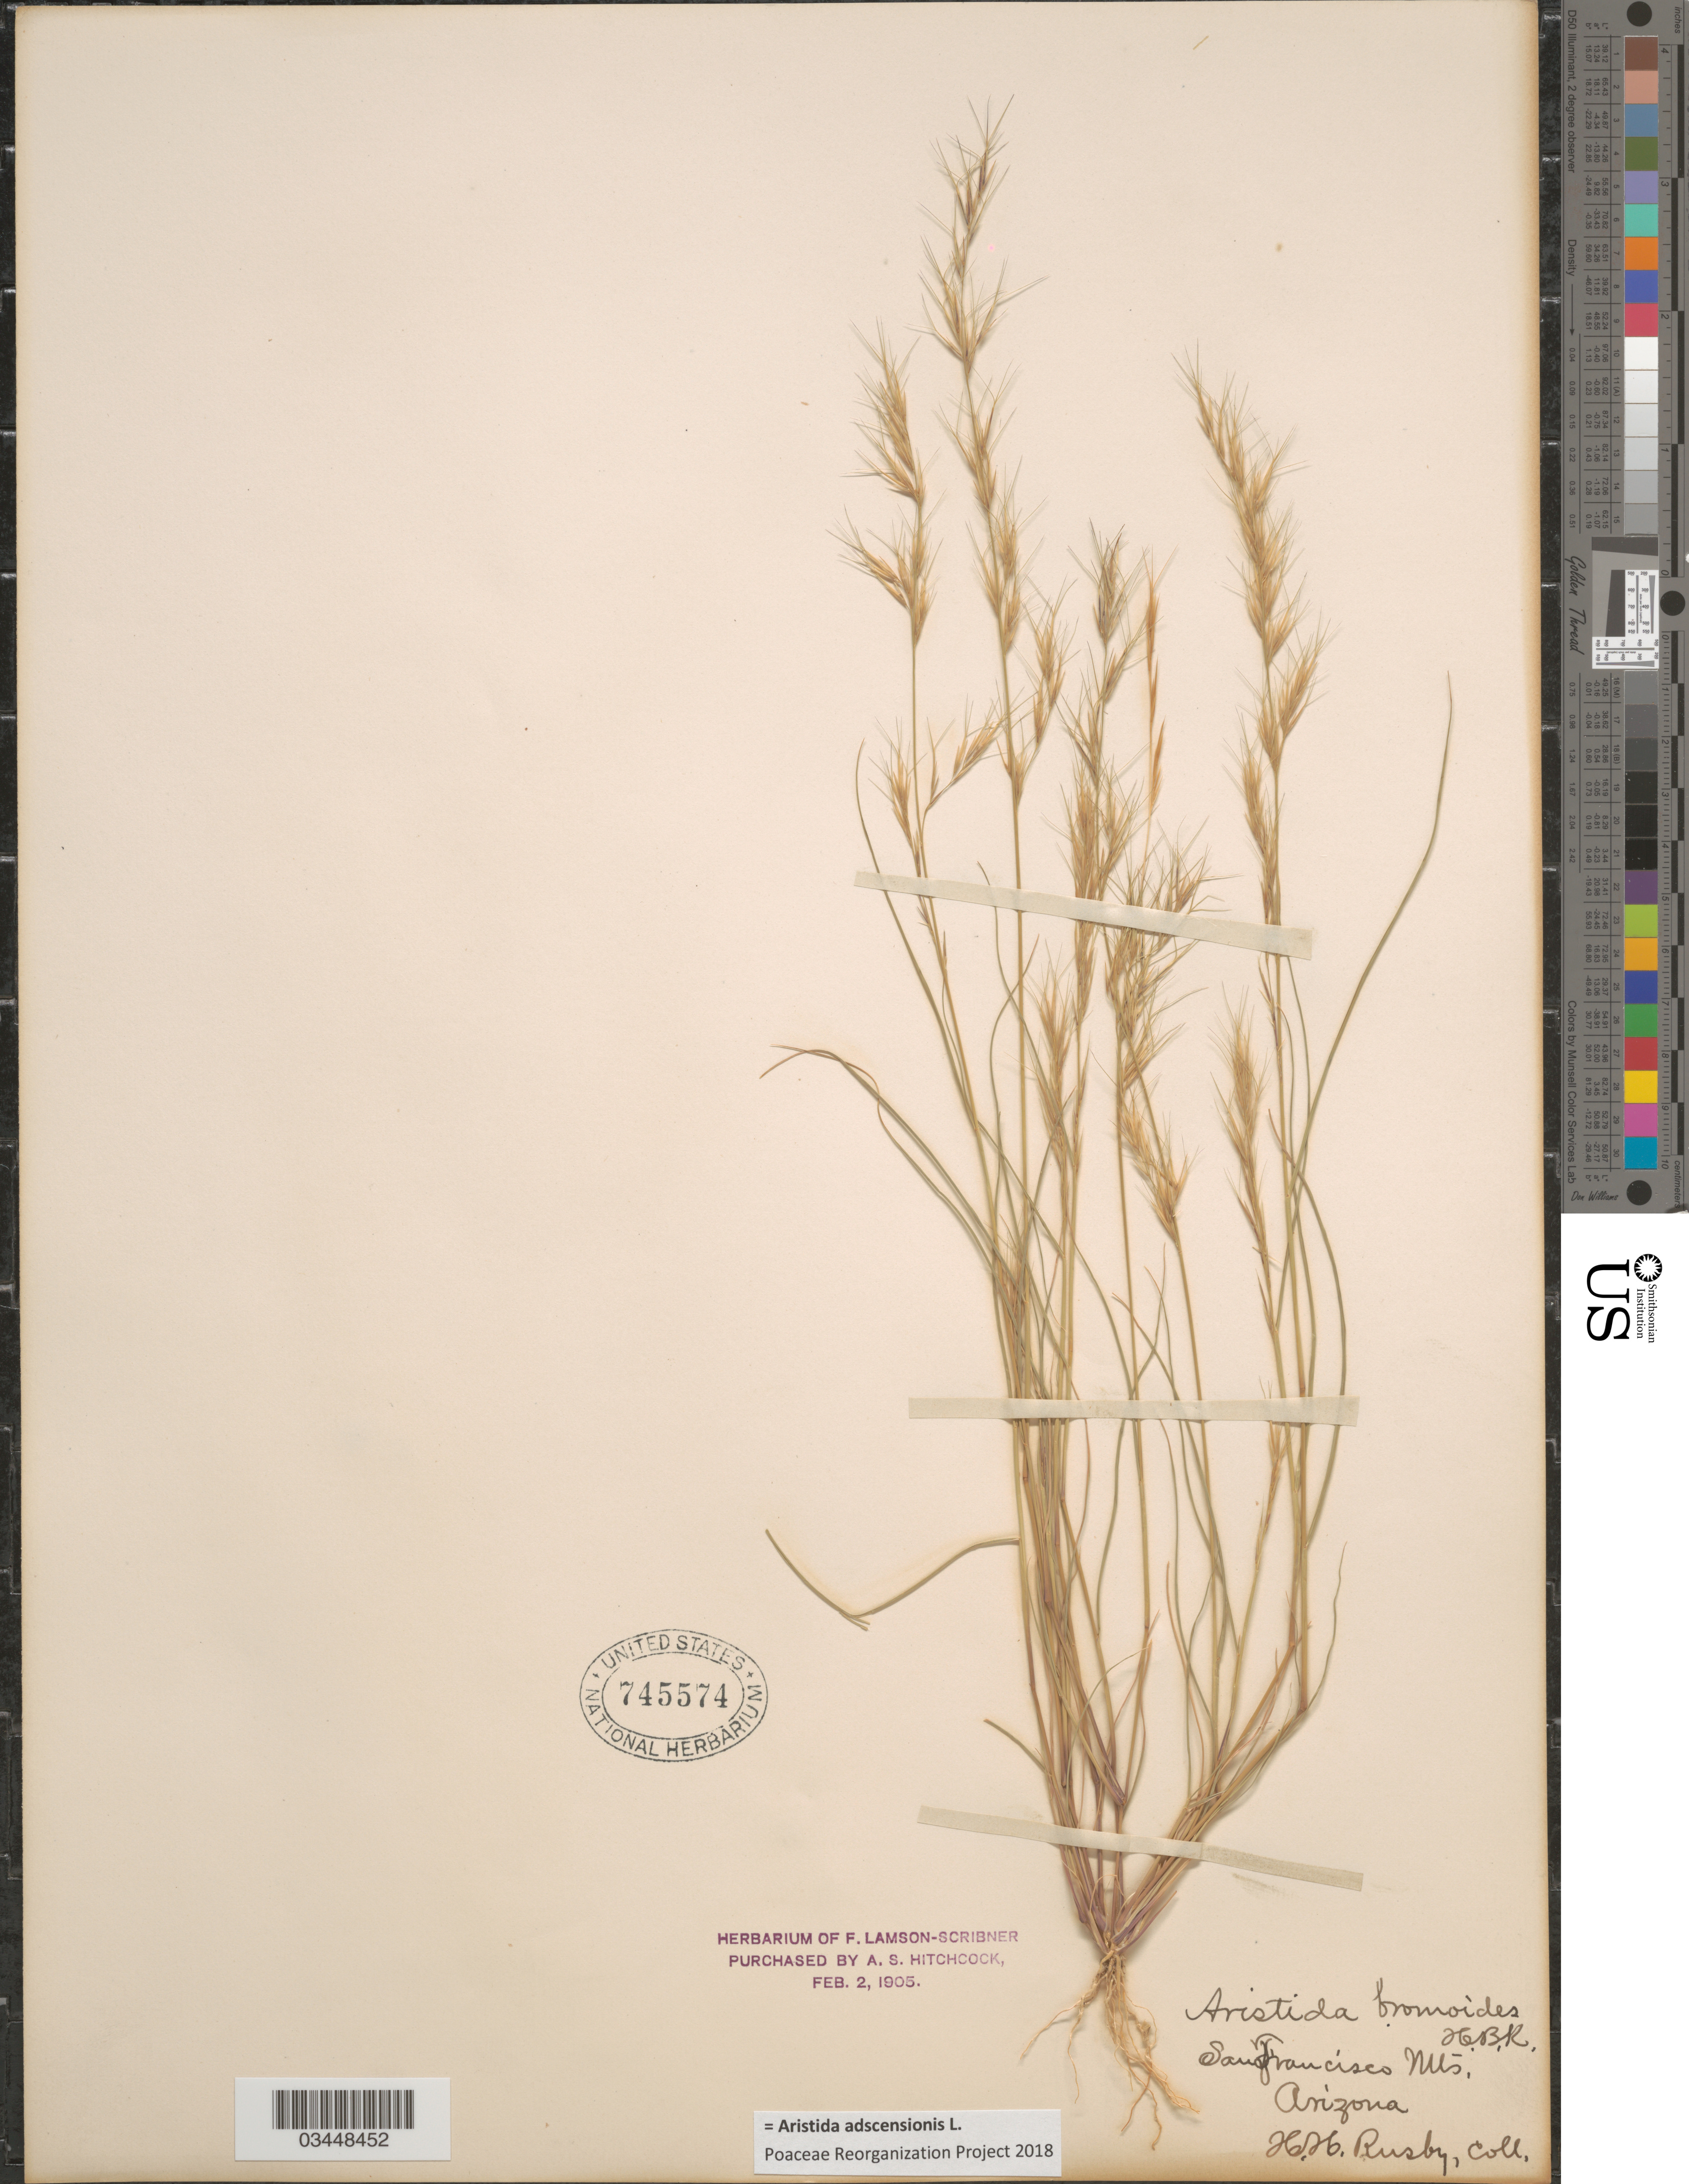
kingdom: Plantae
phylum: Tracheophyta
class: Liliopsida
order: Poales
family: Poaceae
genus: Aristida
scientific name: Aristida adscensionis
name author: L.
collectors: H. H. Rusby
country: United States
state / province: Arizona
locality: San Francisco Mts.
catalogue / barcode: US 745574